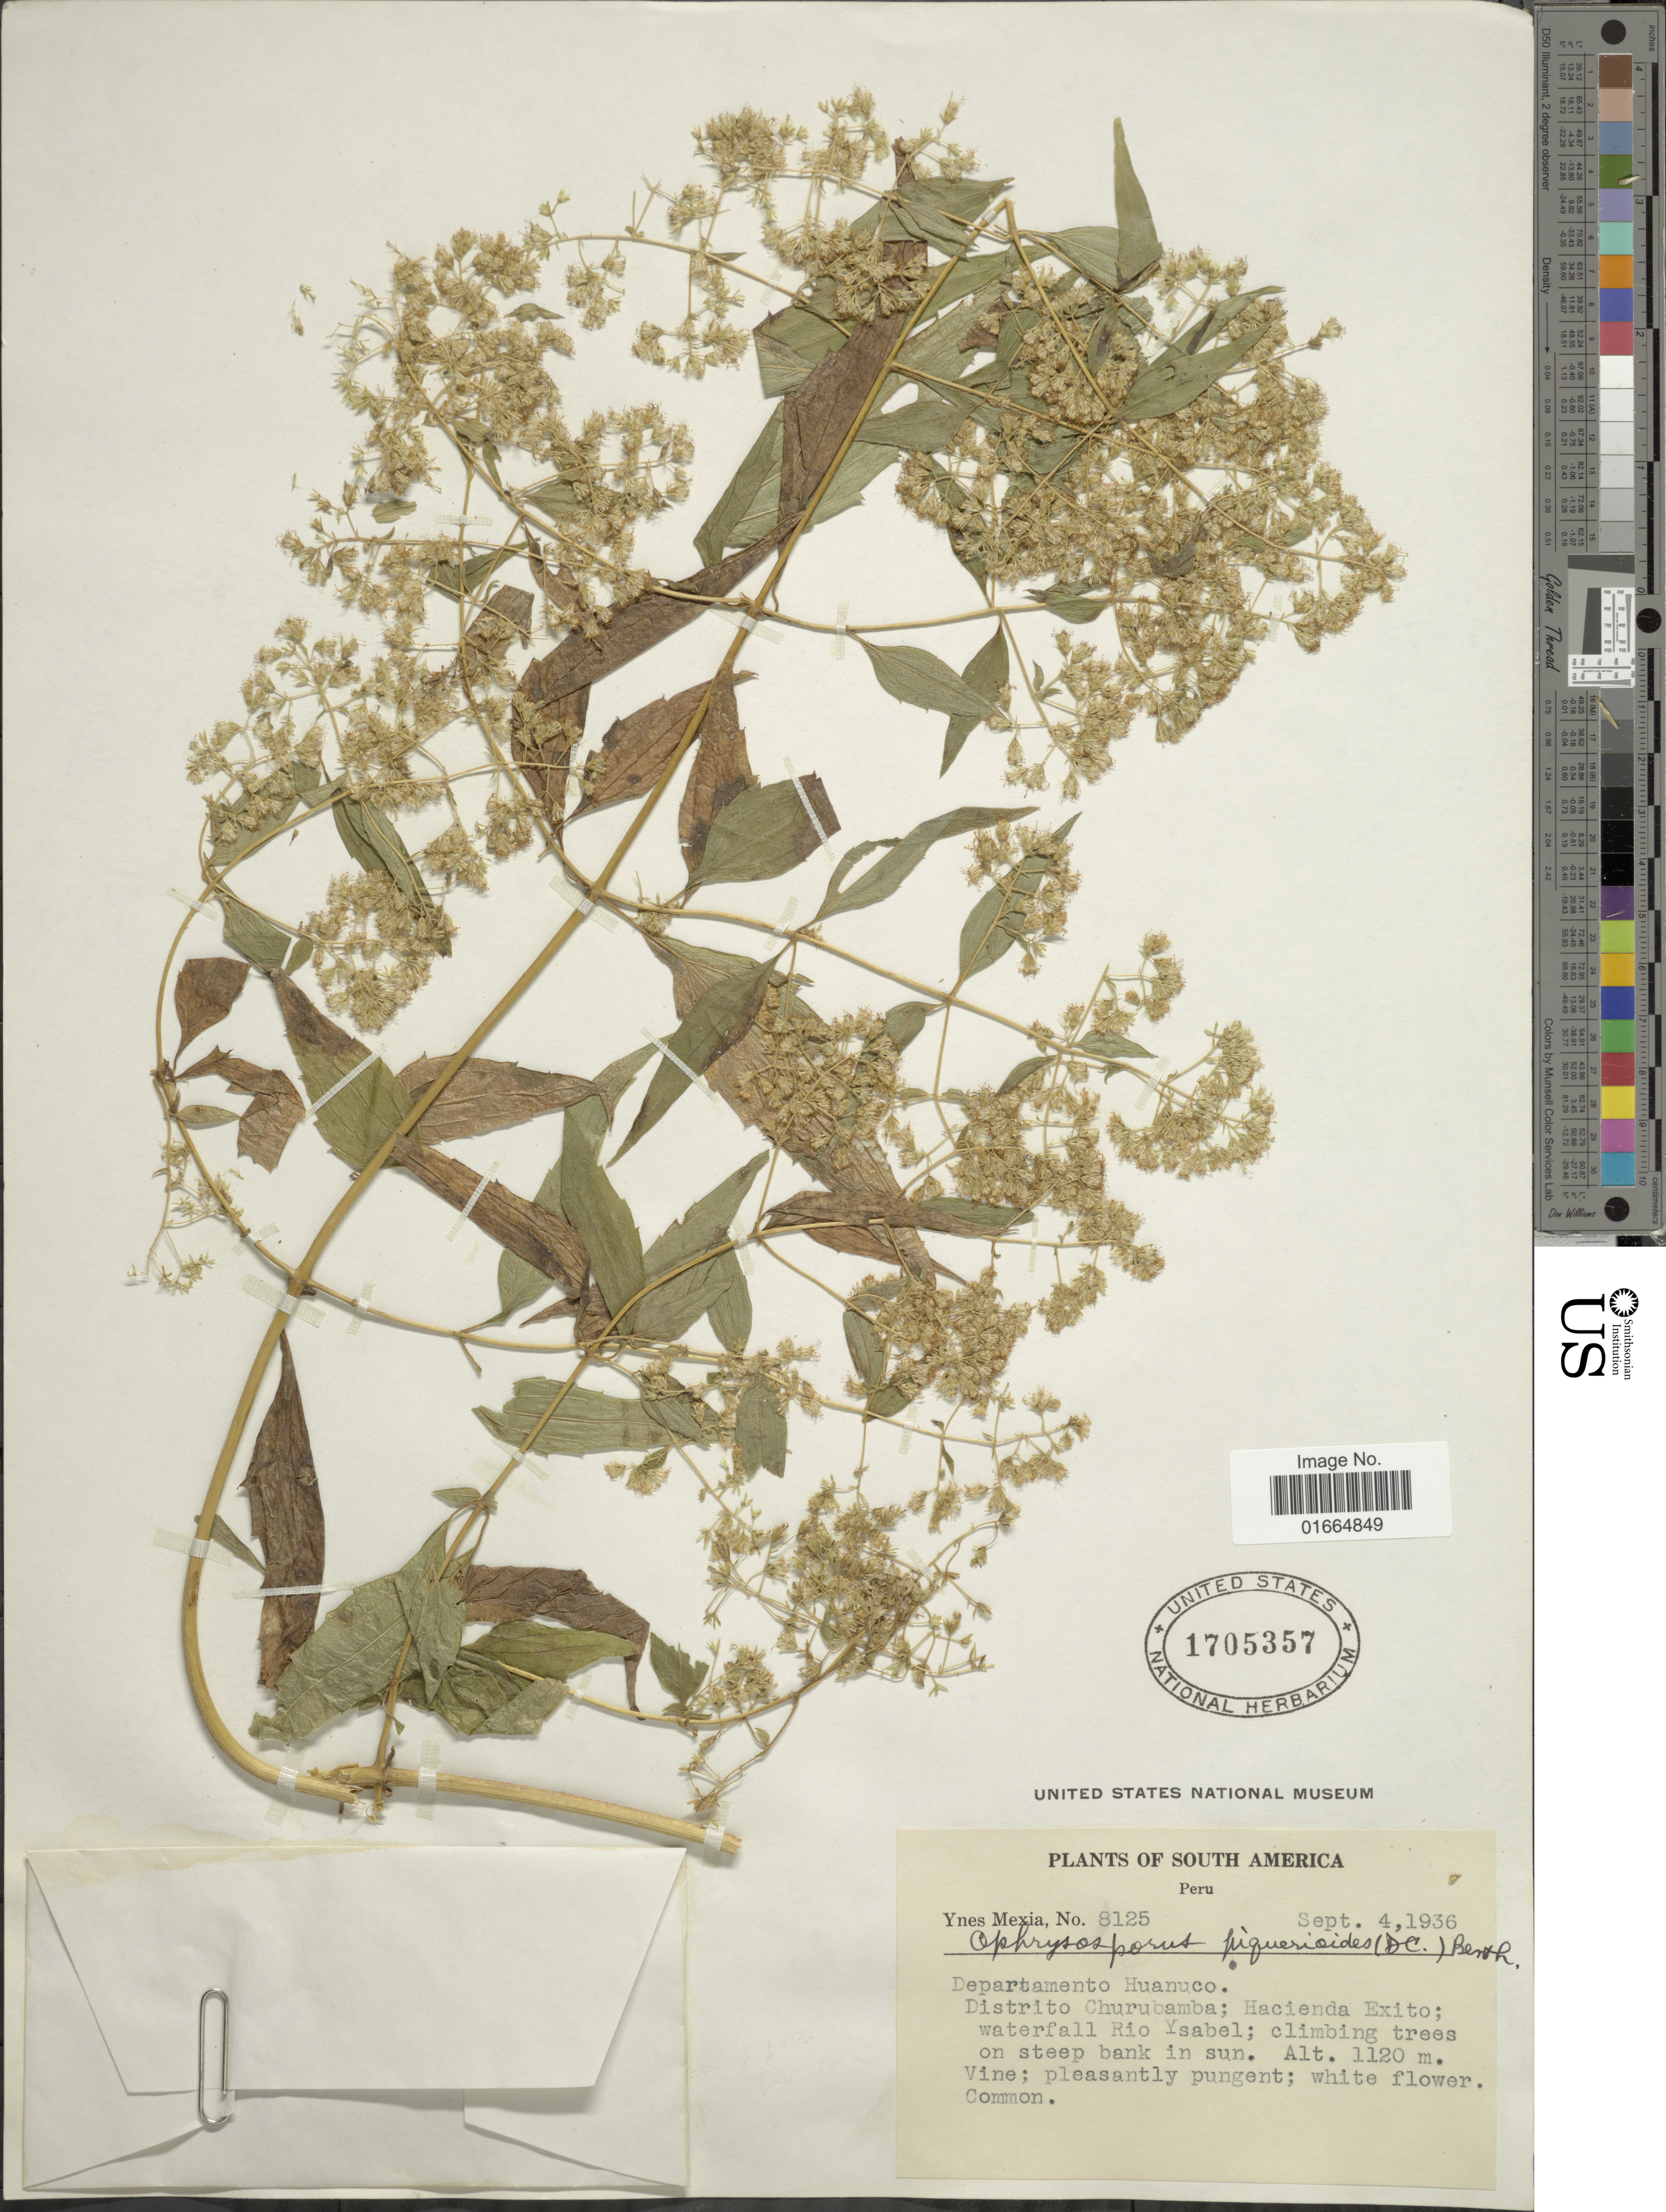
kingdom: Plantae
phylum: Tracheophyta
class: Magnoliopsida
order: Asterales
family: Asteraceae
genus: Ophryosporus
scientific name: Ophryosporus piquerioides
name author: (DC.) Benth. ex Baker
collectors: Y. Mexia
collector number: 8125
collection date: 1936-09-04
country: Peru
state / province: Huánuco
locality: Departamento Huanuco. Distrito Churubamba; Hacienda Exito; waterfall Rio Ysabel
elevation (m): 1120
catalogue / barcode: US 1705357